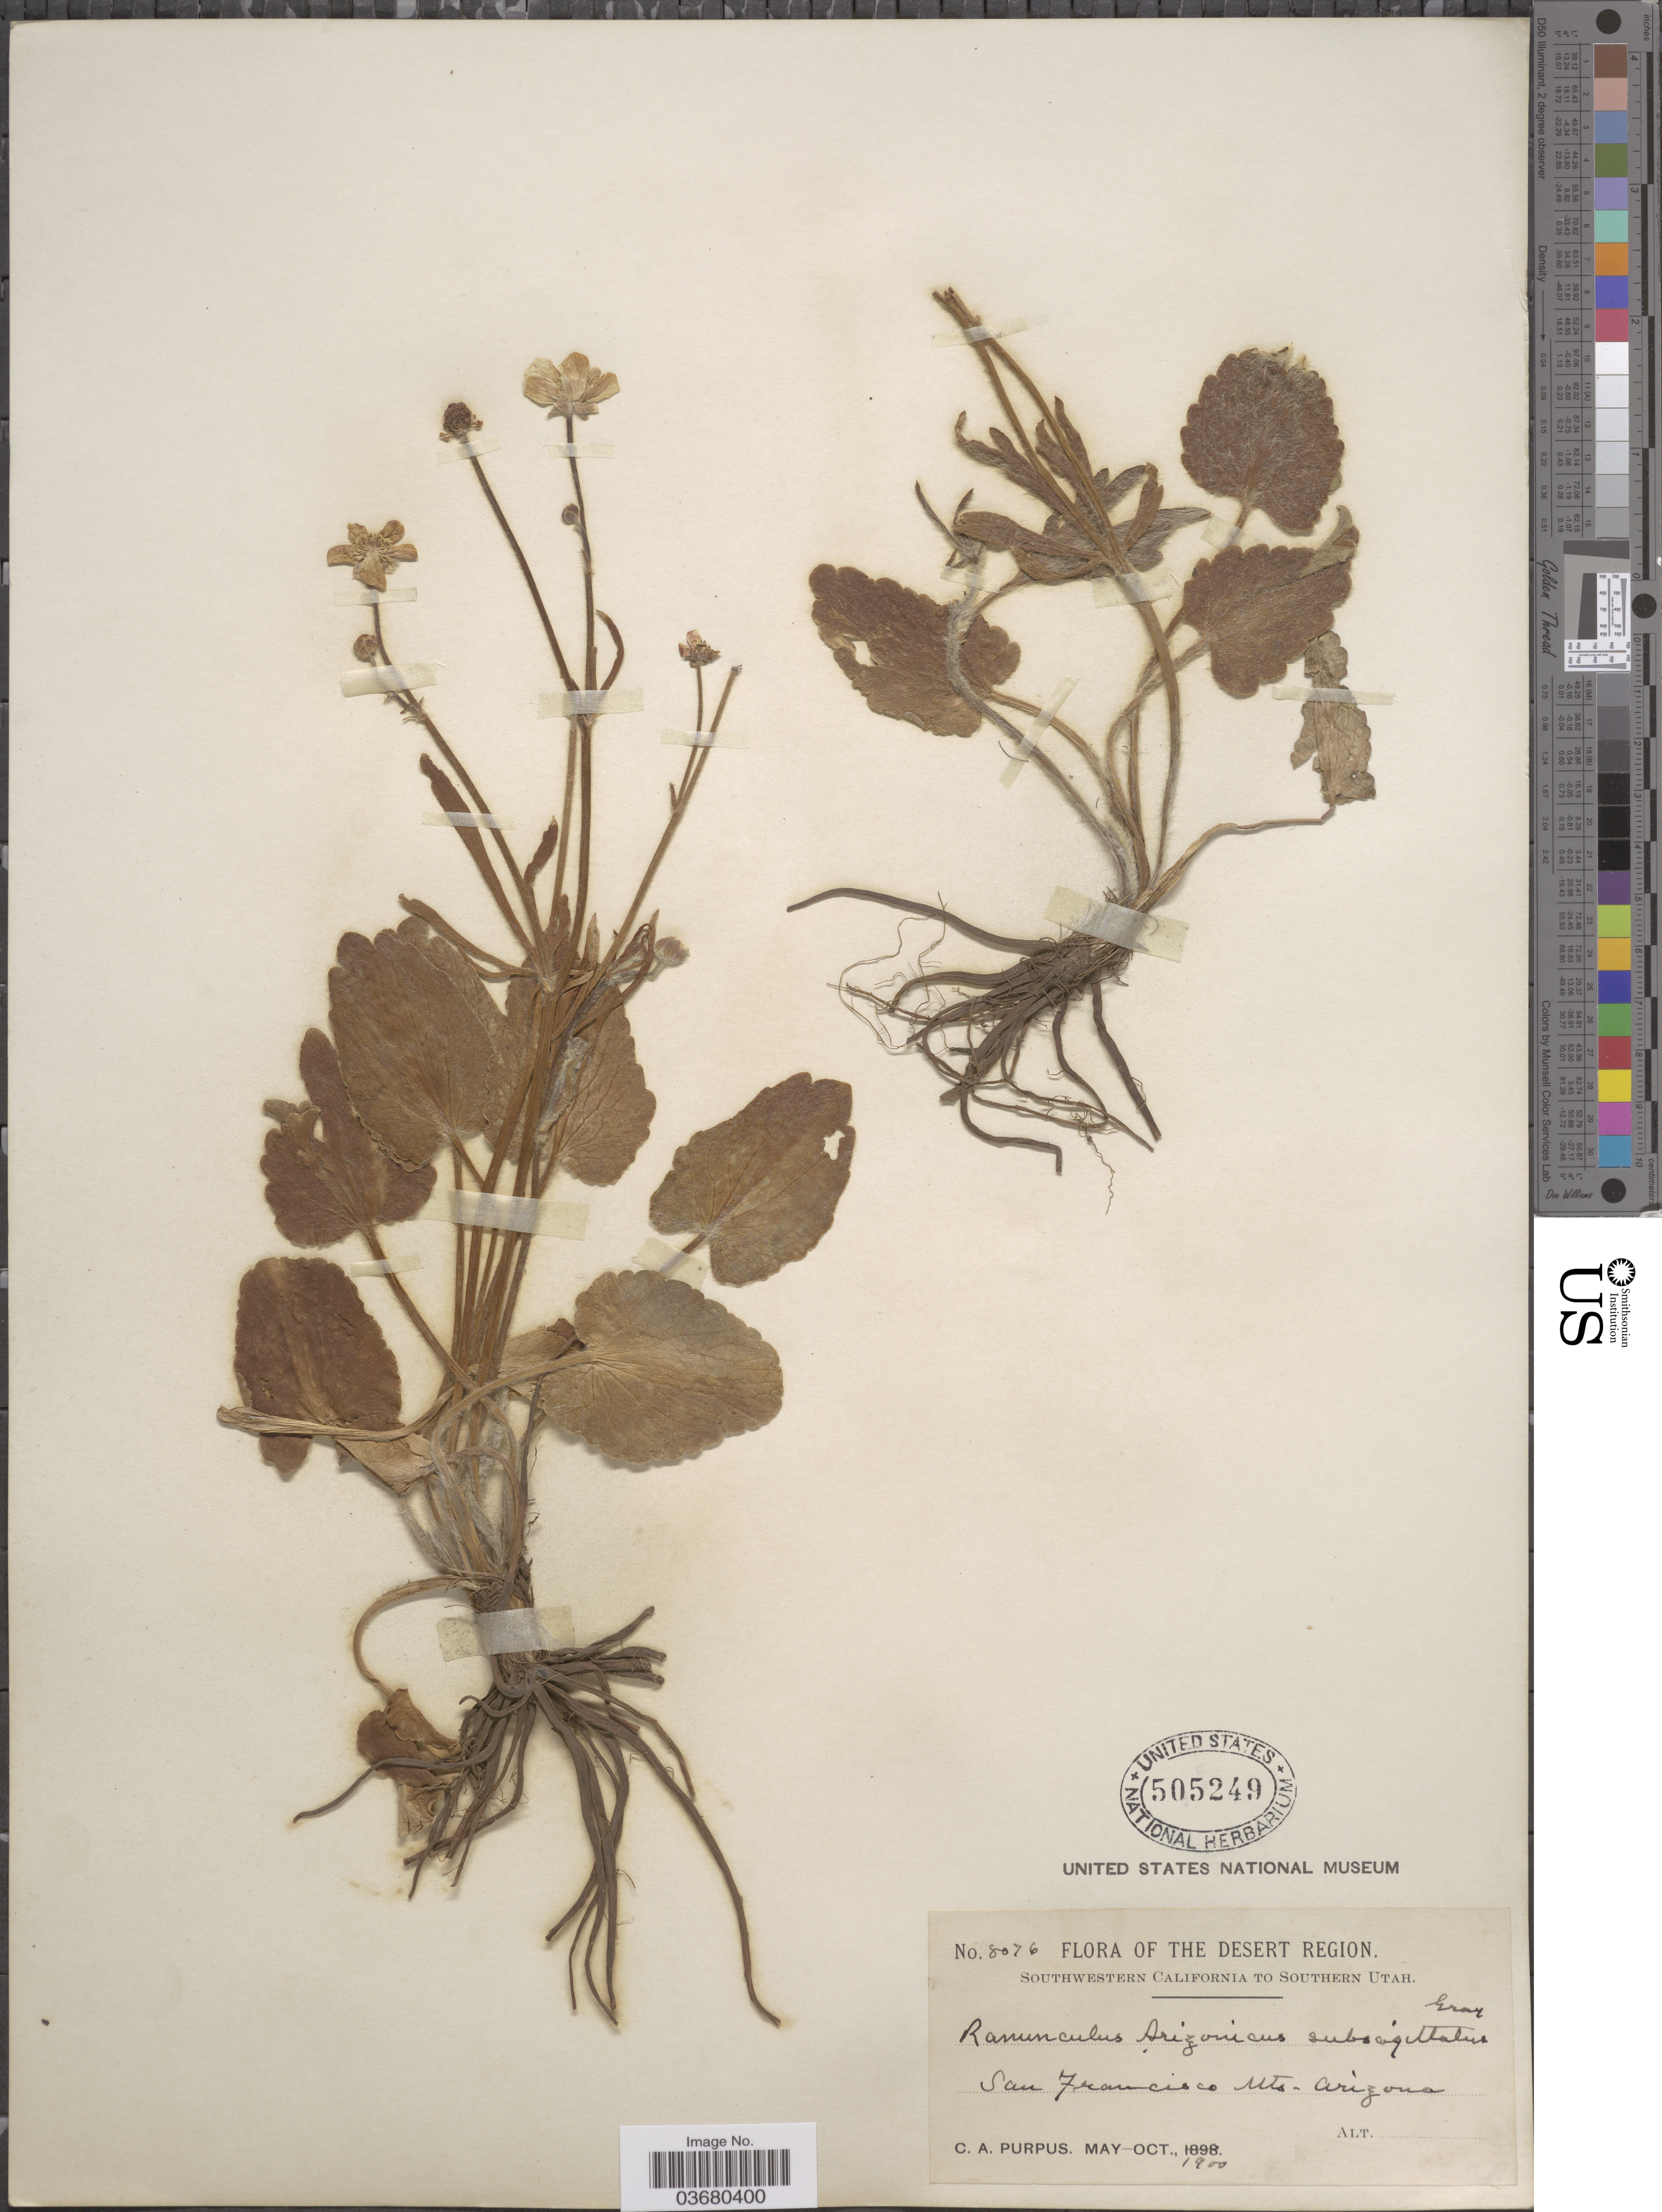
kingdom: Plantae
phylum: Tracheophyta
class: Magnoliopsida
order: Ranunculales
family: Ranunculaceae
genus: Ranunculus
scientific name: Ranunculus cardiophyllus var. subsagittatus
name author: (A. Gray) L.D. Benson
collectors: C. A. Purpus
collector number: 8076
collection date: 1900-05/1900-10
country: United States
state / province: Arizona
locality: The Desert Region. San Francisco Mts.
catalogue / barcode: US 505249